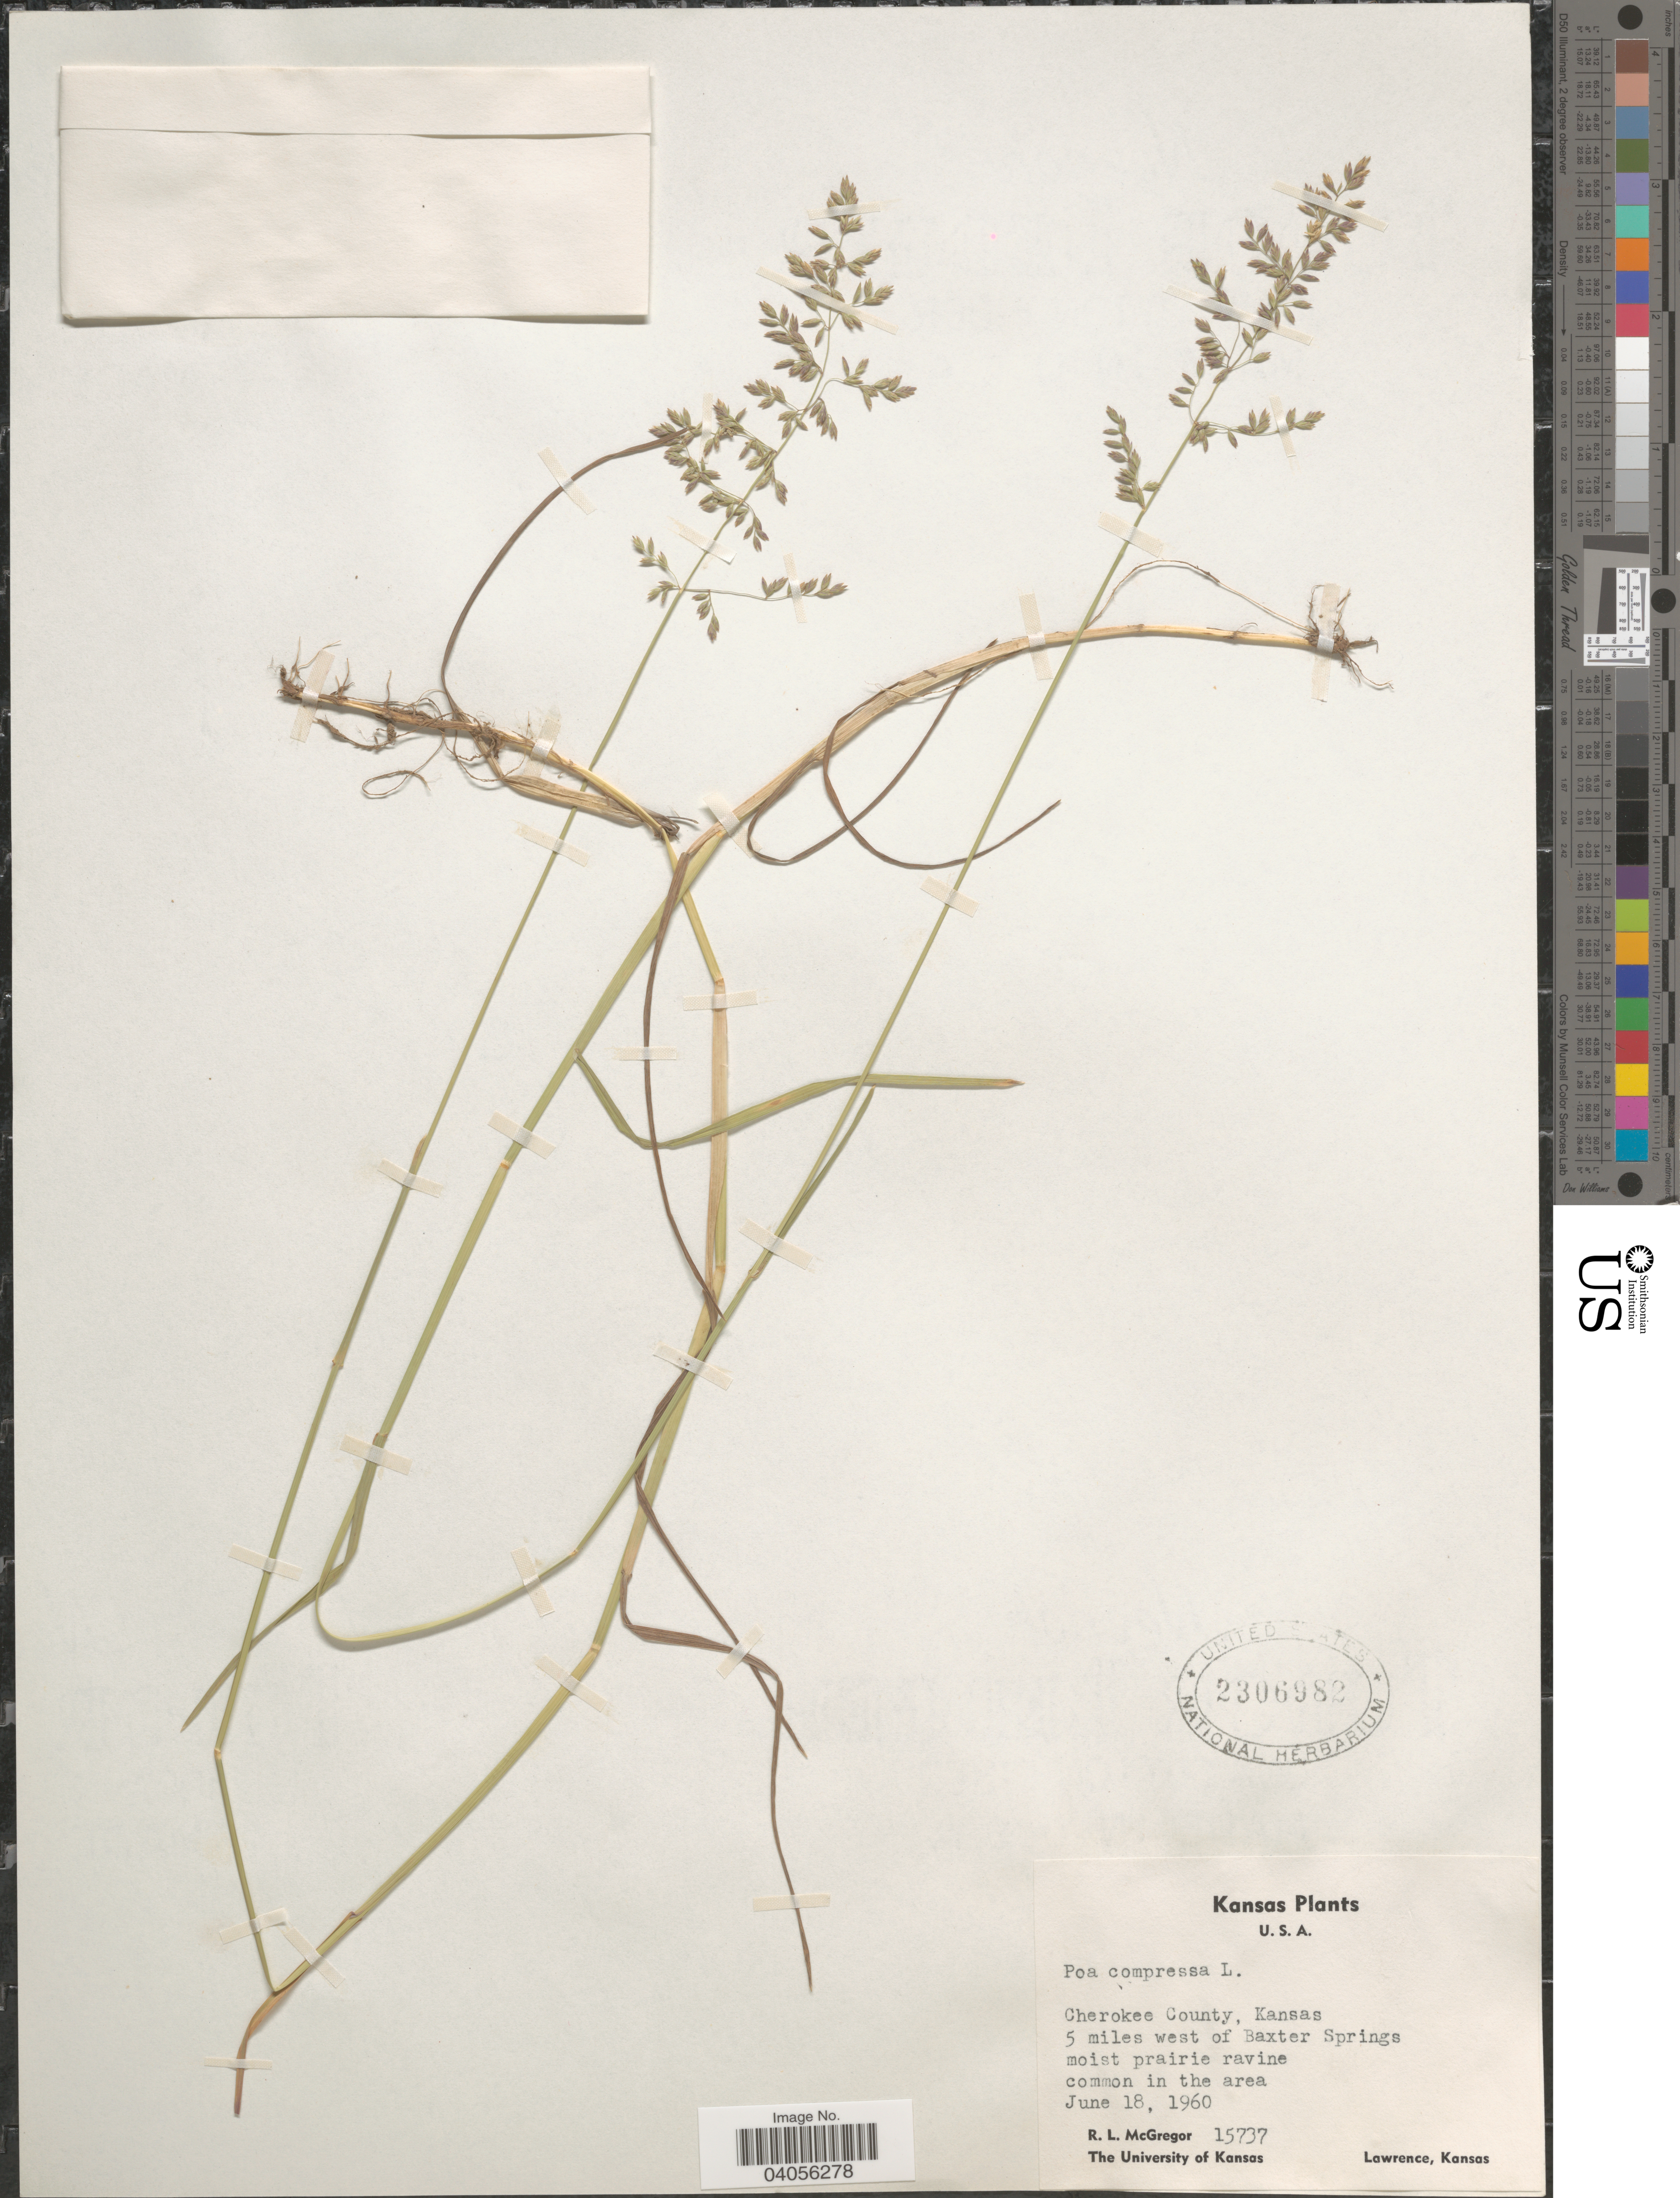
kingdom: Plantae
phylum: Tracheophyta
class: Liliopsida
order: Poales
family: Poaceae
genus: Poa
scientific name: Poa compressa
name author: L.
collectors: R. McGregor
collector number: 15737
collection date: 1960-06-18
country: United States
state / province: Kansas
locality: Cherokee County. 5 miles west of Baxter Springs.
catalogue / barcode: US 2306982